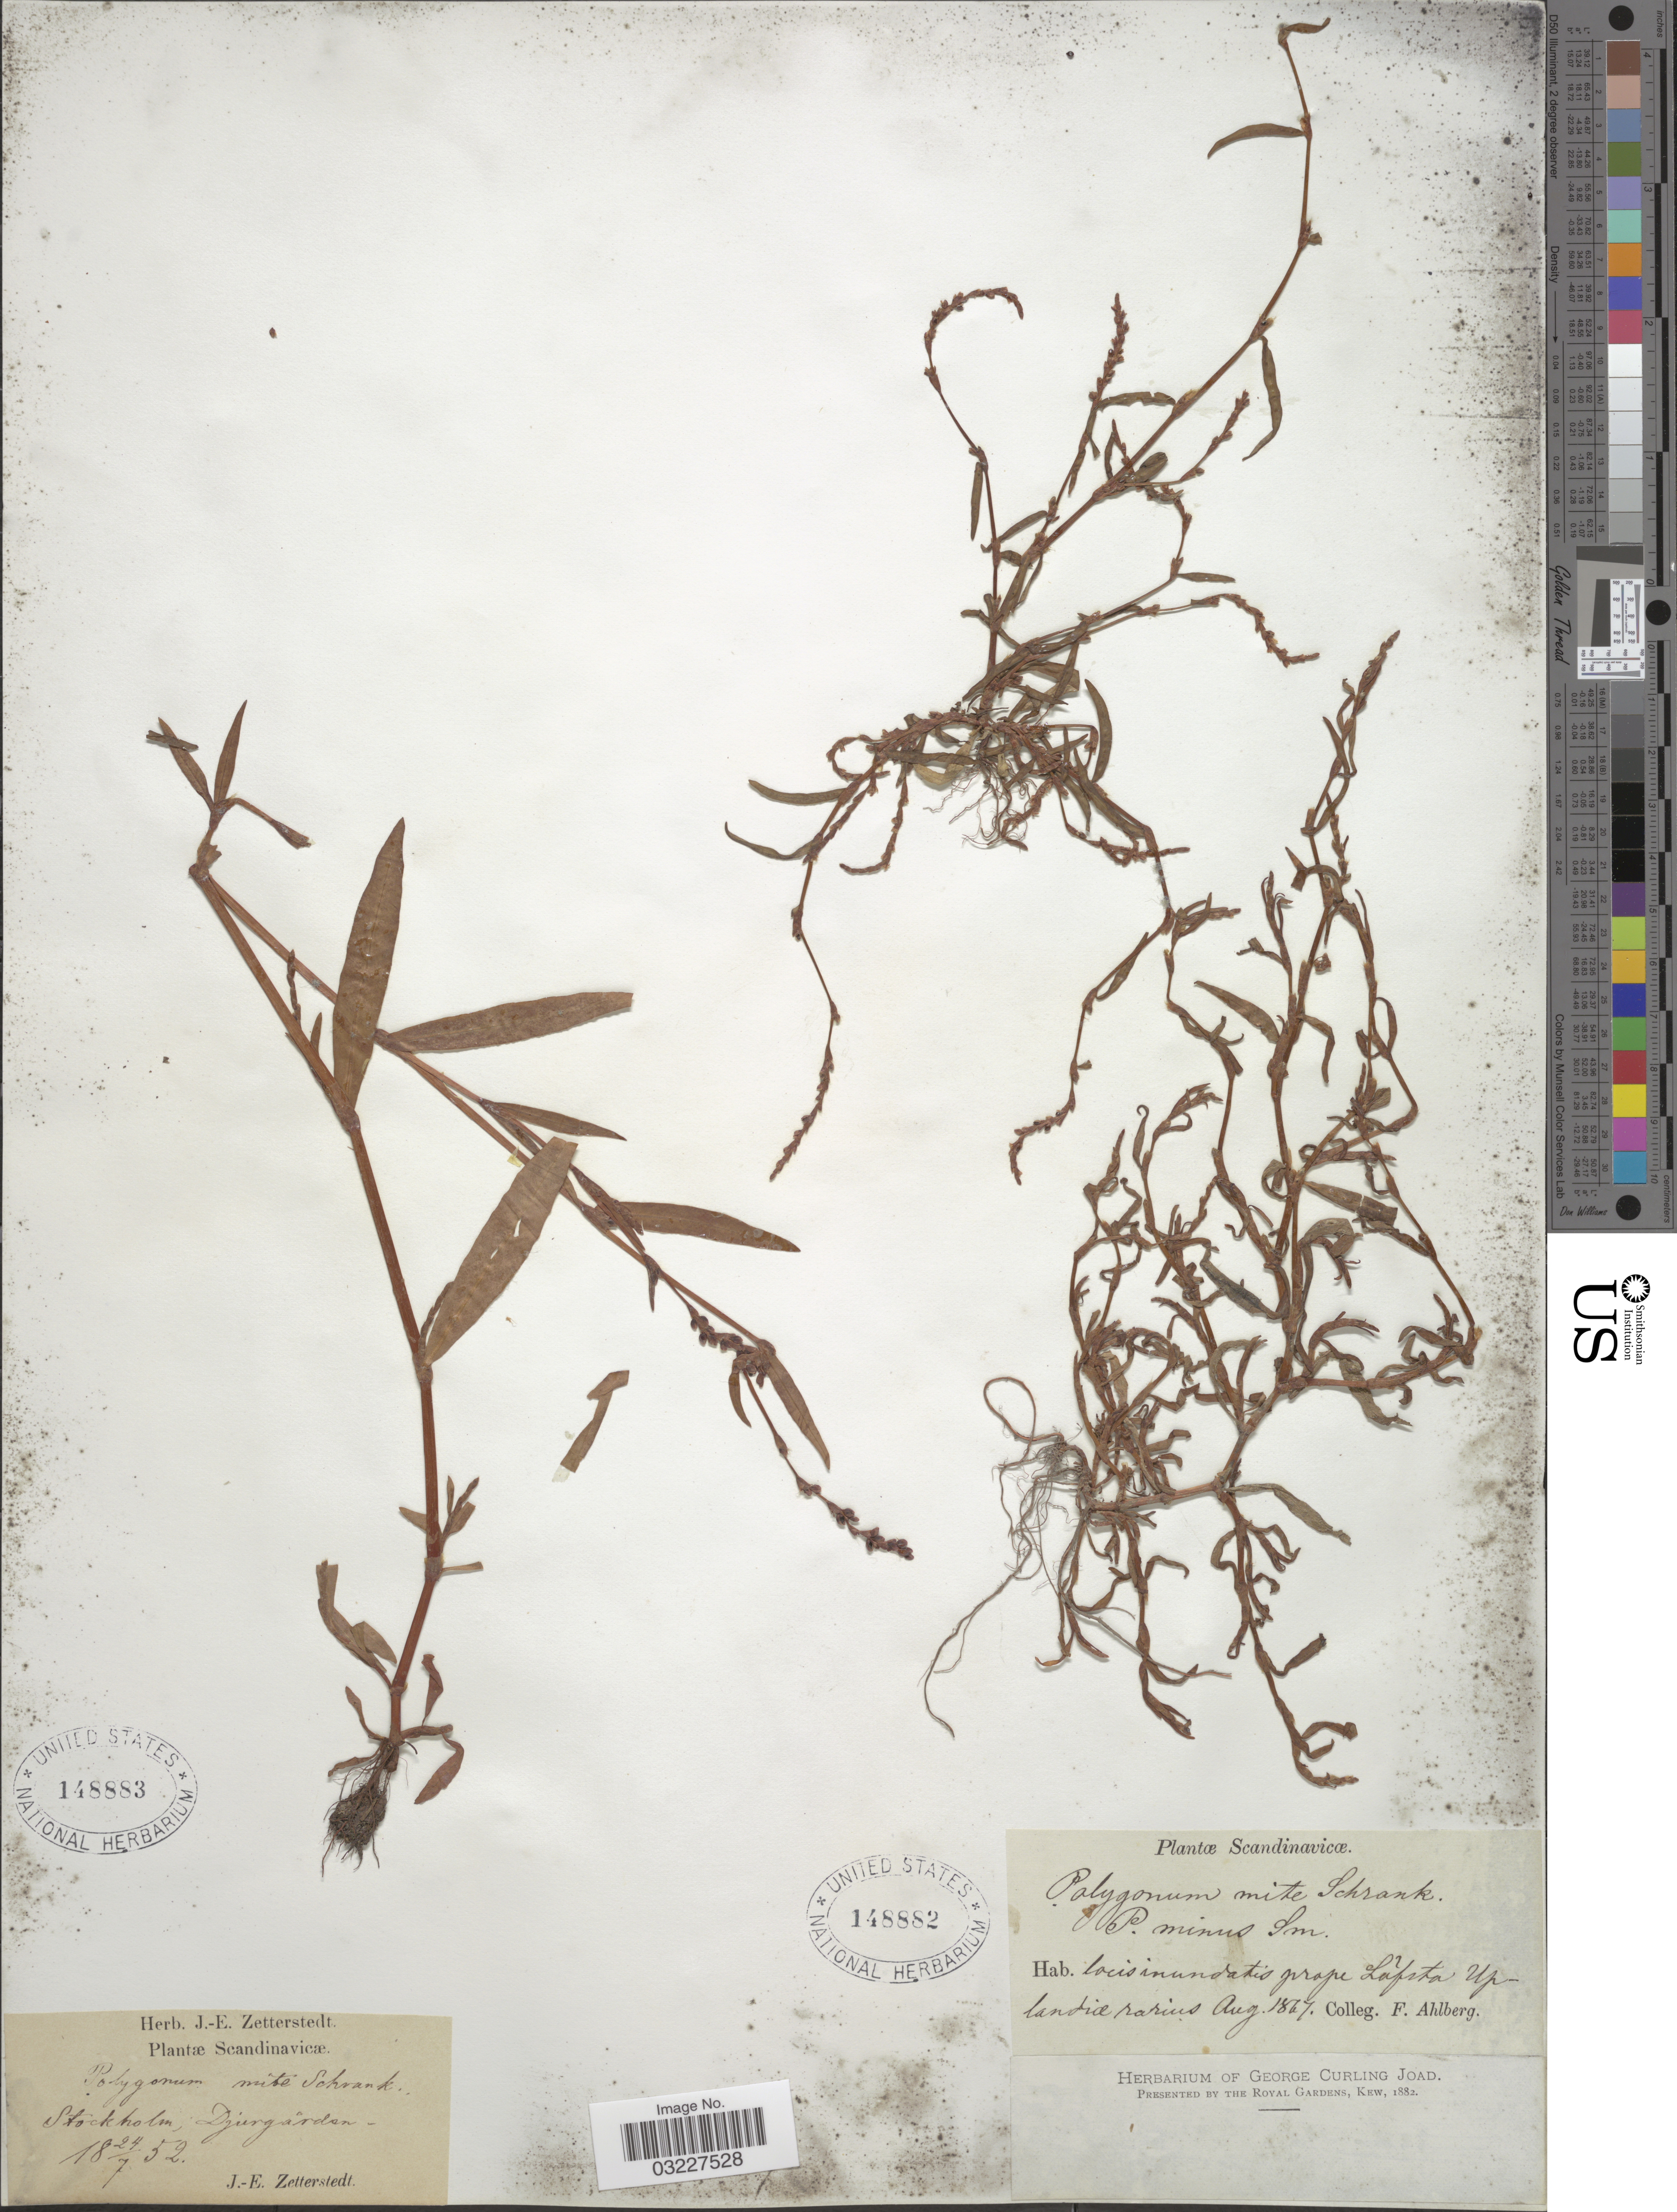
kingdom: Plantae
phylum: Tracheophyta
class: Magnoliopsida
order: Caryophyllales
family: Polygonaceae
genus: Polygonum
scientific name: Polygonum mite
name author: Schrank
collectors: F. Ahlberg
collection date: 1847-08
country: Sweden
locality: Scandinavicæ, locis inundatis prope Löfsta Uplandiæ rarius. [Scandinavia, flooded areas near Löfsta, Uppland, rare.]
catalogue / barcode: US 148882